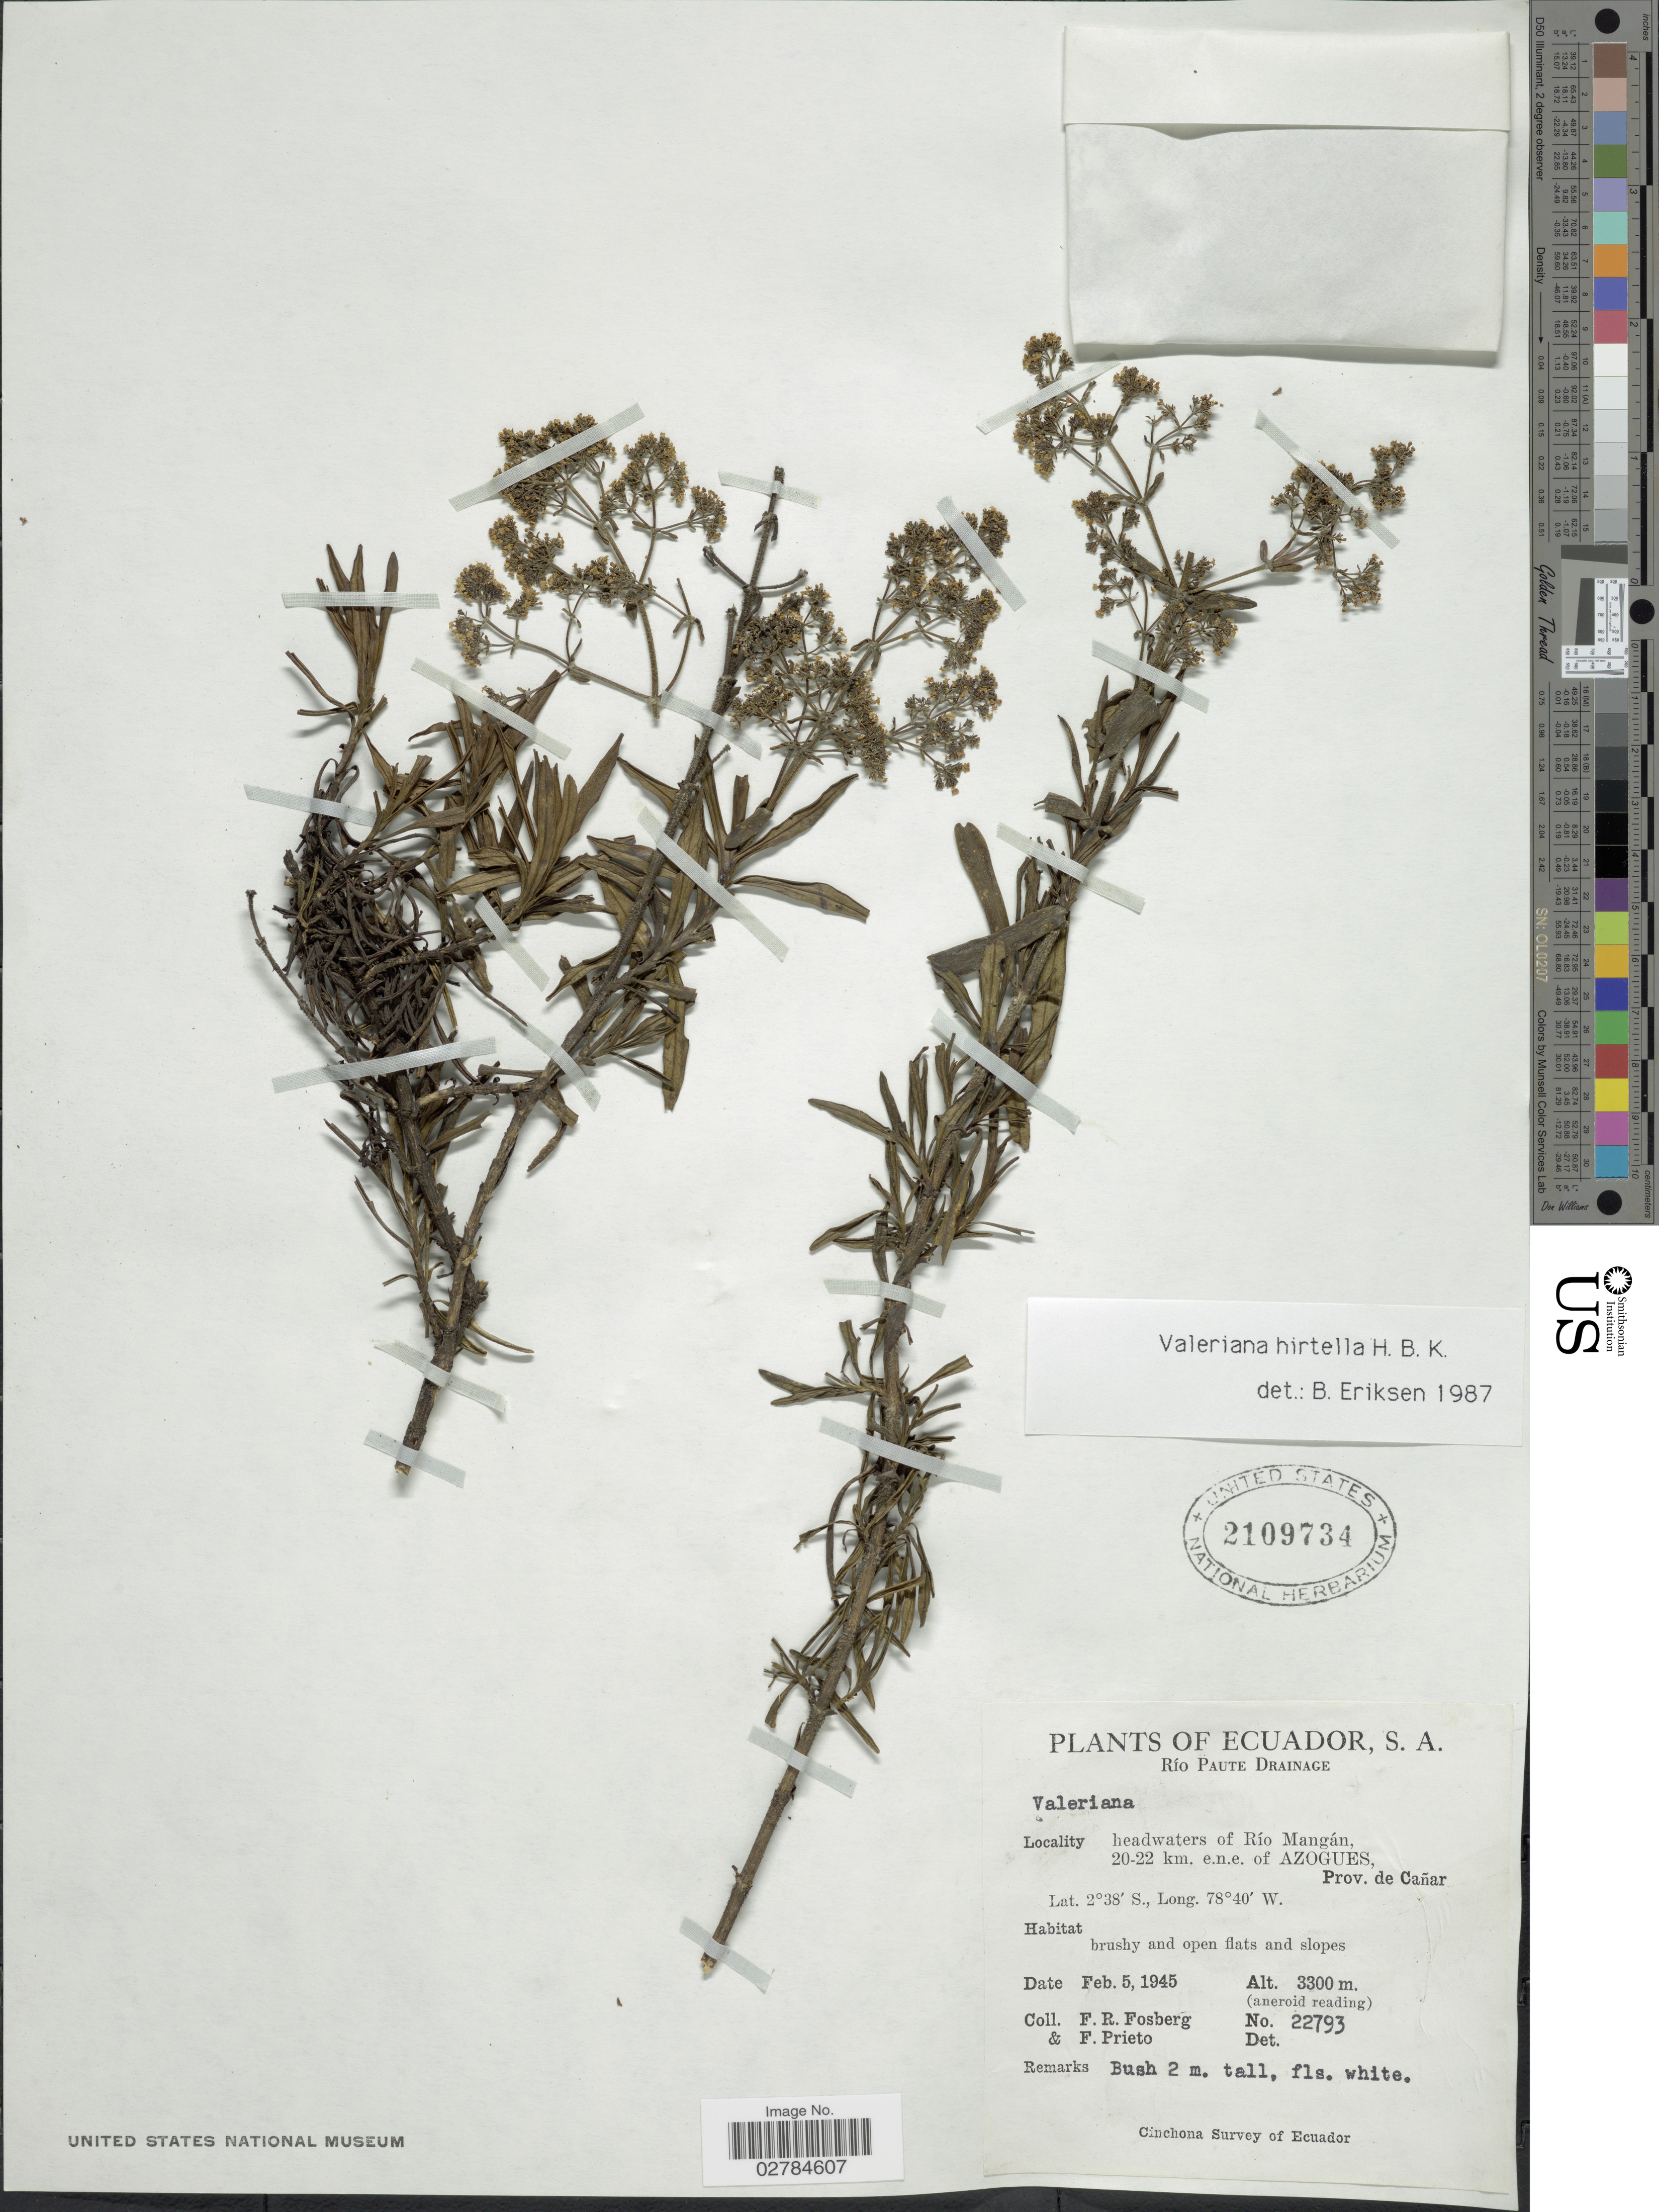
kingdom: Plantae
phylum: Tracheophyta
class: Magnoliopsida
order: Dipsacales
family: Caprifoliaceae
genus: Valeriana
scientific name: Valeriana hirtella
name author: Kunth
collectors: F. R. Fosberg & F. Prieto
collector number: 22793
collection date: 1945-02-05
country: Ecuador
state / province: Cañar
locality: Río Paute Drainage, headwaters of Río Mangán, 20-22 km. e.n.e. of Azogues, Prov. de Cañar.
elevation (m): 3300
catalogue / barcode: US 2109734